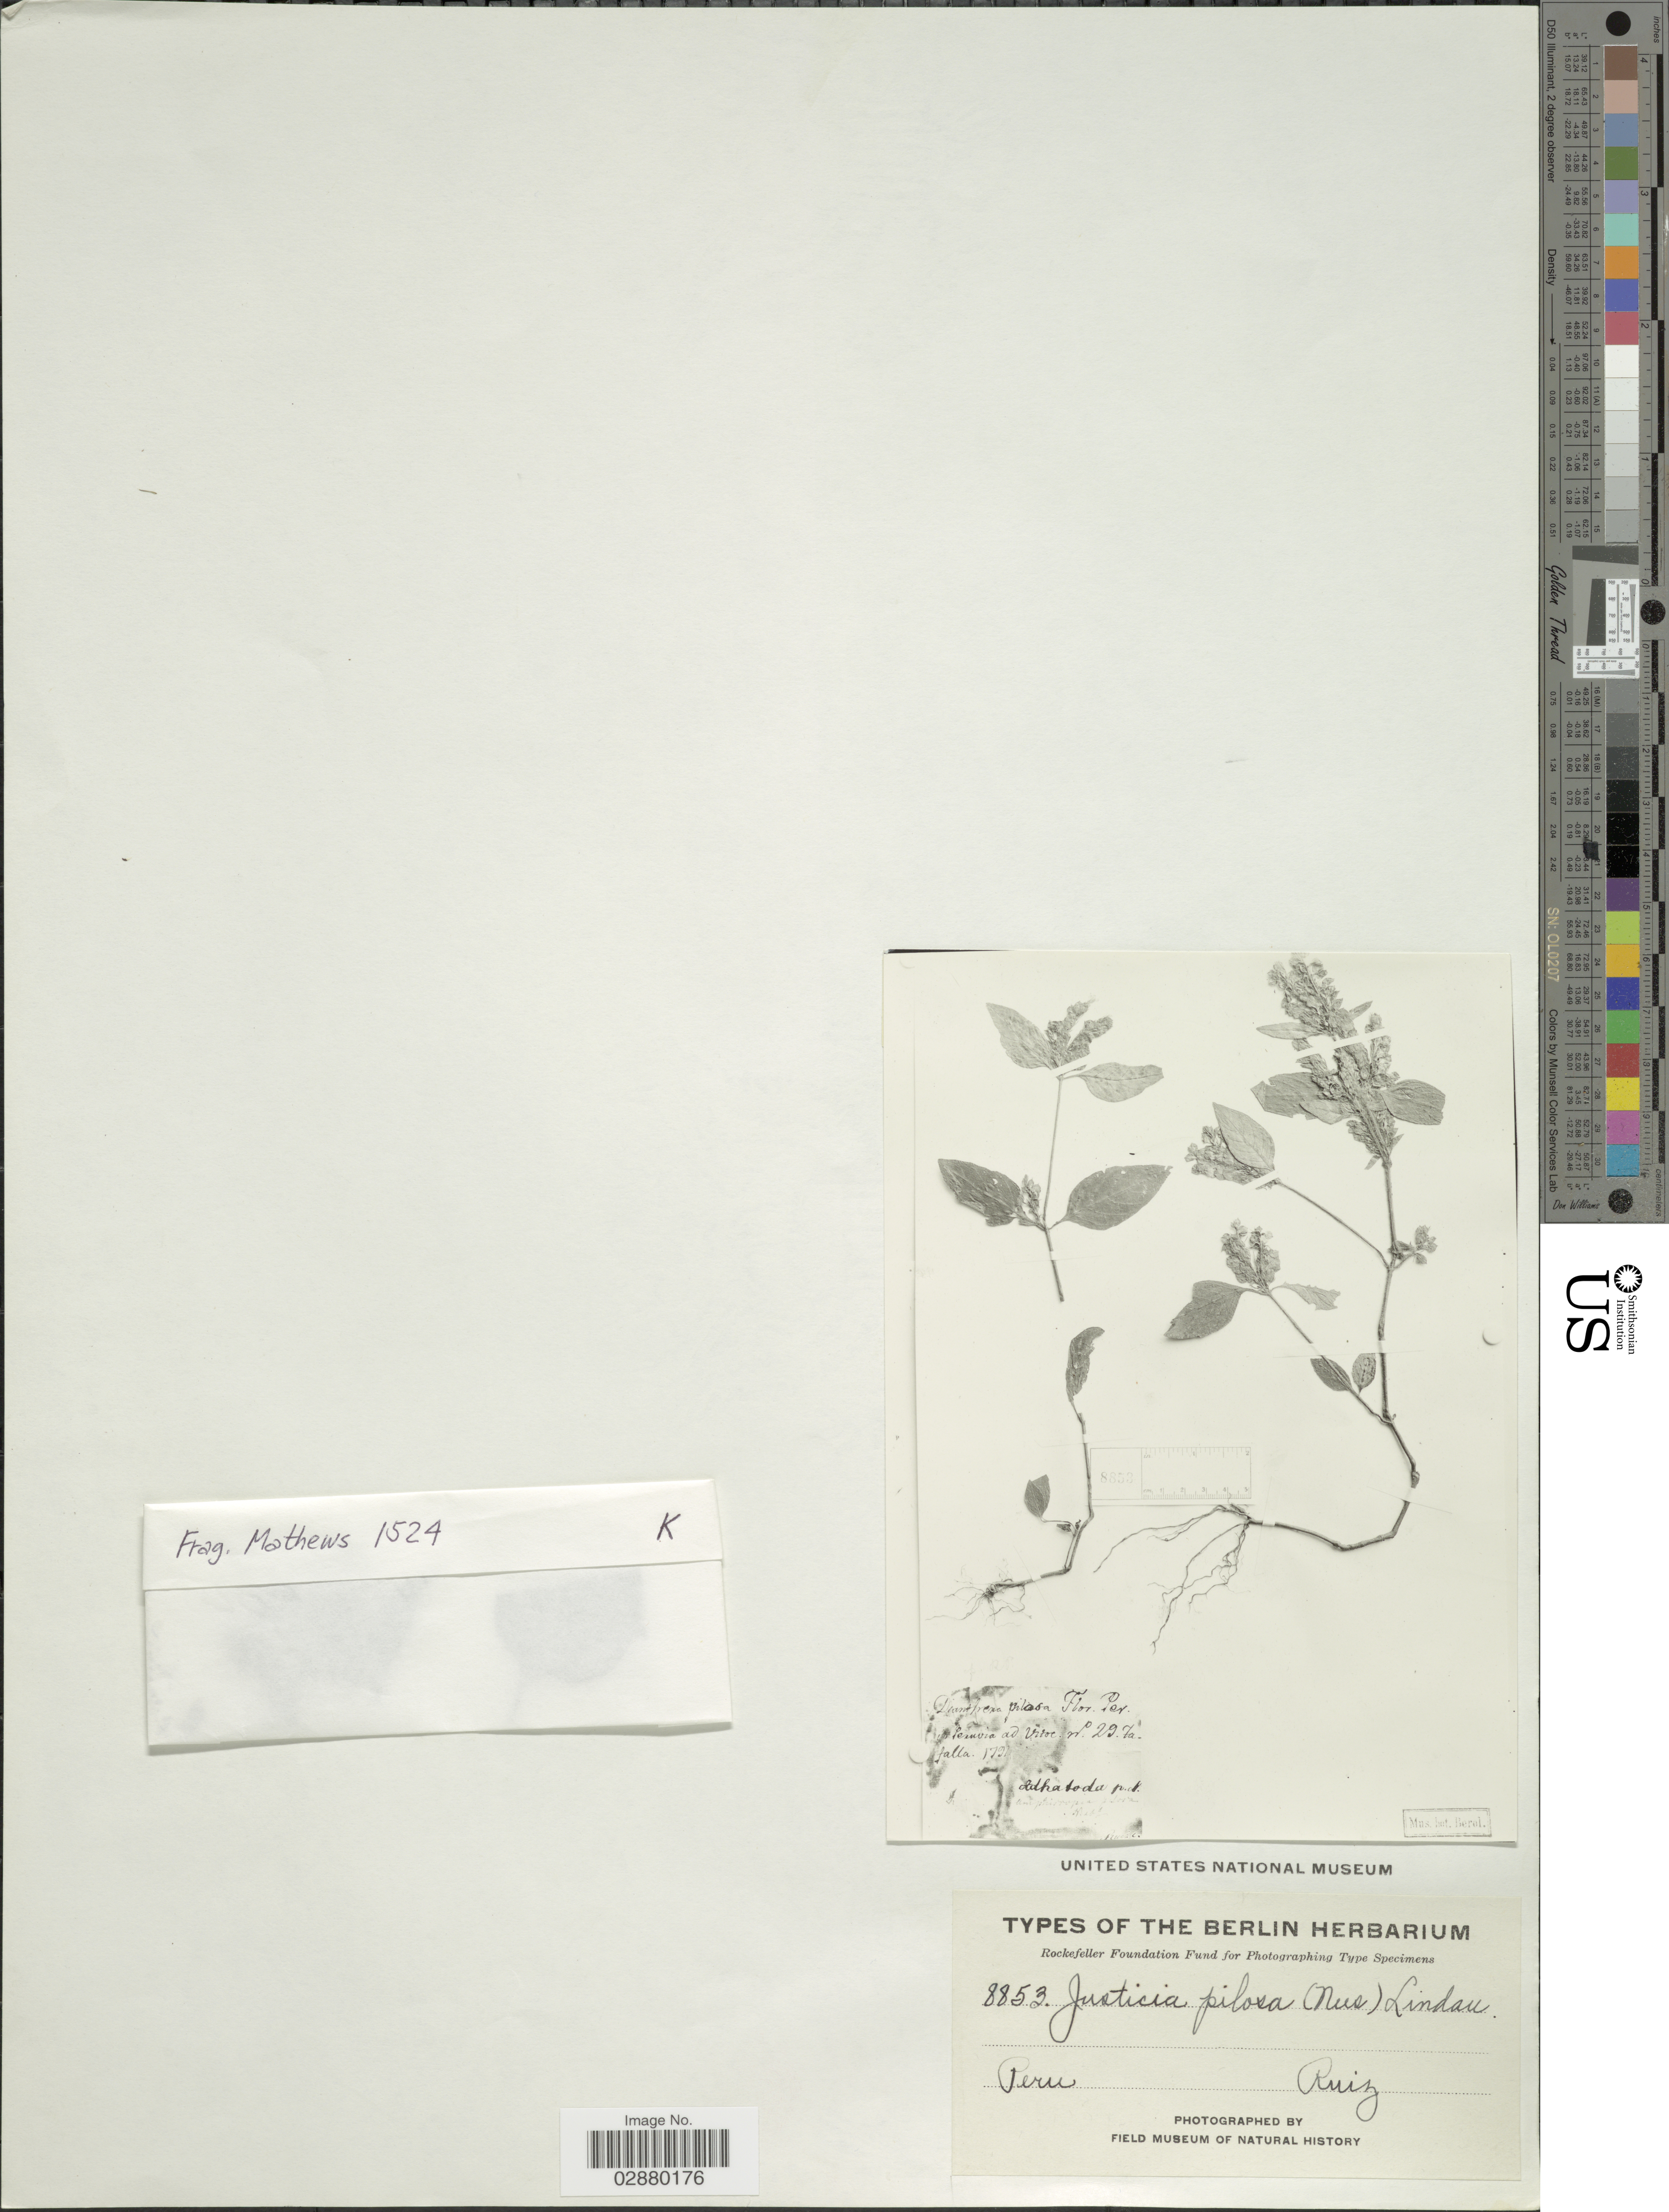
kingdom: Plantae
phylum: Tracheophyta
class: Magnoliopsida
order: Lamiales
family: Acanthaceae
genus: Justicia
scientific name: Justicia pilosa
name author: (Ruiz ex Nees) Lindau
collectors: Ruiz, --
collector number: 8853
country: Peru